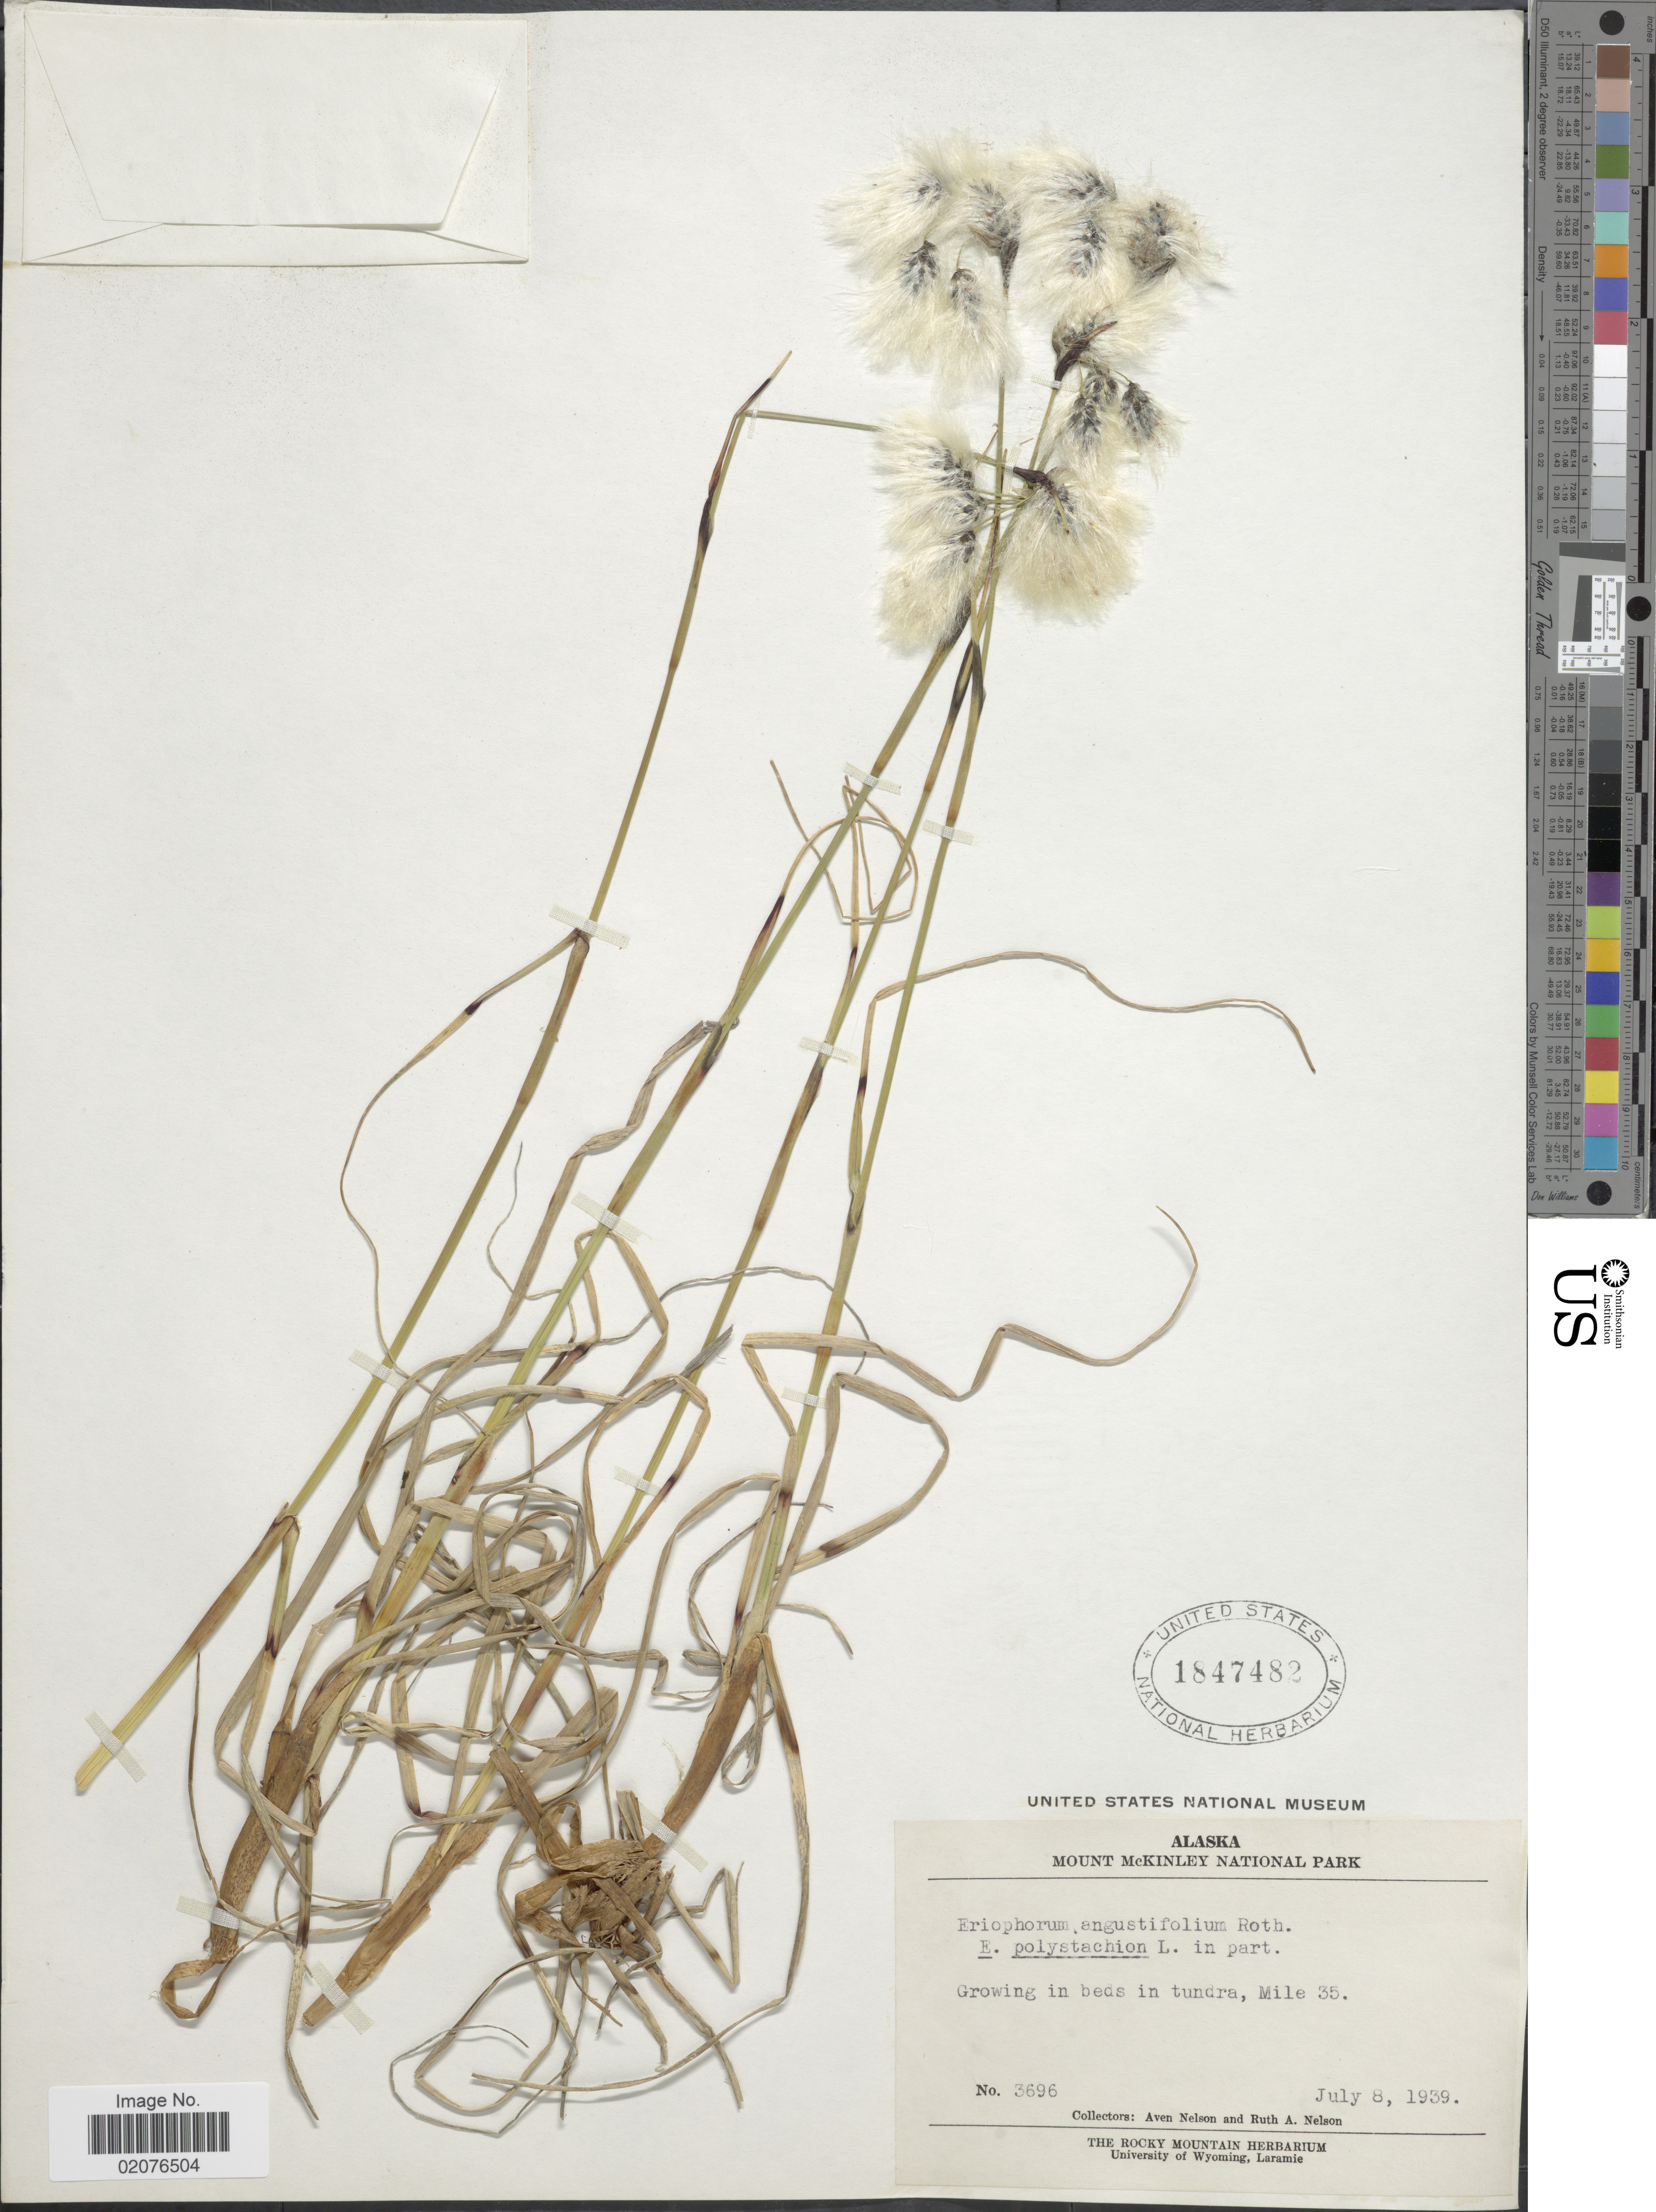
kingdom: Plantae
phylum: Tracheophyta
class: Liliopsida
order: Poales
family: Cyperaceae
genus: Eriophorum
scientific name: Eriophorum angustifolium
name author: Honck.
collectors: A. Nelson & R. A. Nelson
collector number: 3696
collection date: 1939-07-08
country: United States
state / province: Alaska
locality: Mount McKinley National Park, Mile 35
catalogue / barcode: US 1847482